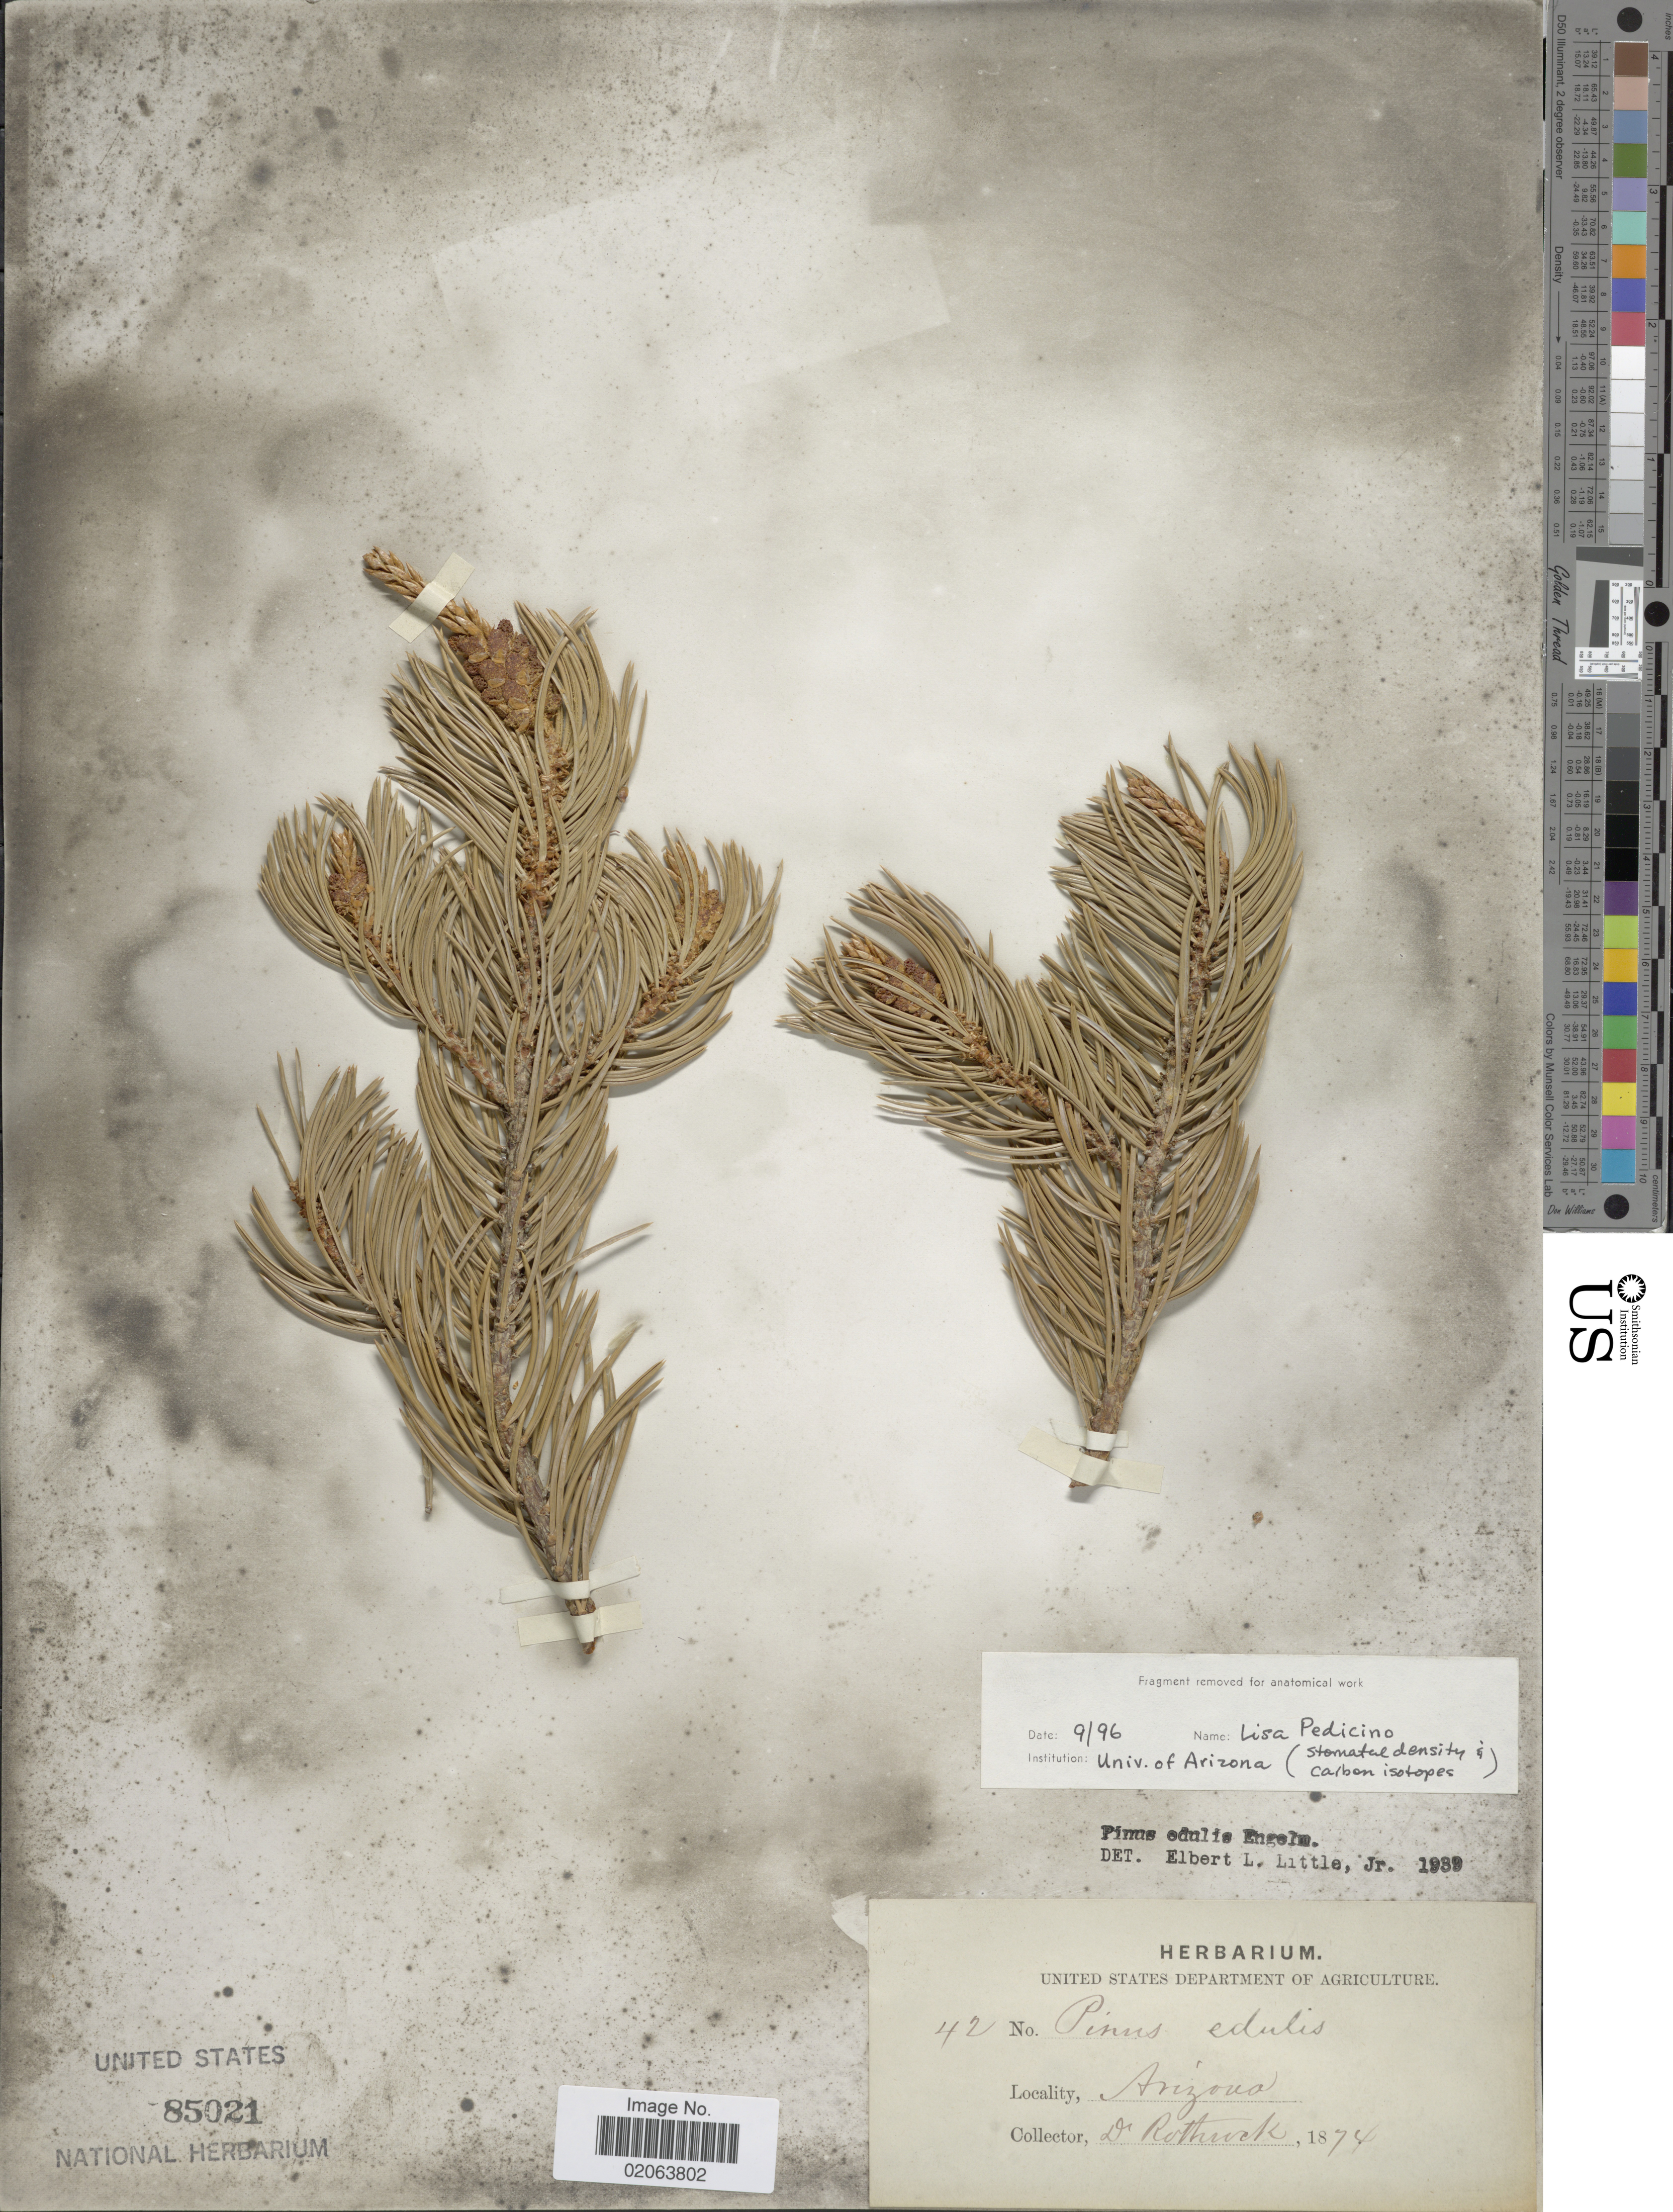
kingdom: Plantae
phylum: Tracheophyta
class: Pinopsida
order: Pinales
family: Pinaceae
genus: Pinus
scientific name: Pinus edulis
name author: Engelm.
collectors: D. Rothrock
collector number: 42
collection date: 1874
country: United States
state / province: Arizona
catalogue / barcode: US 85021